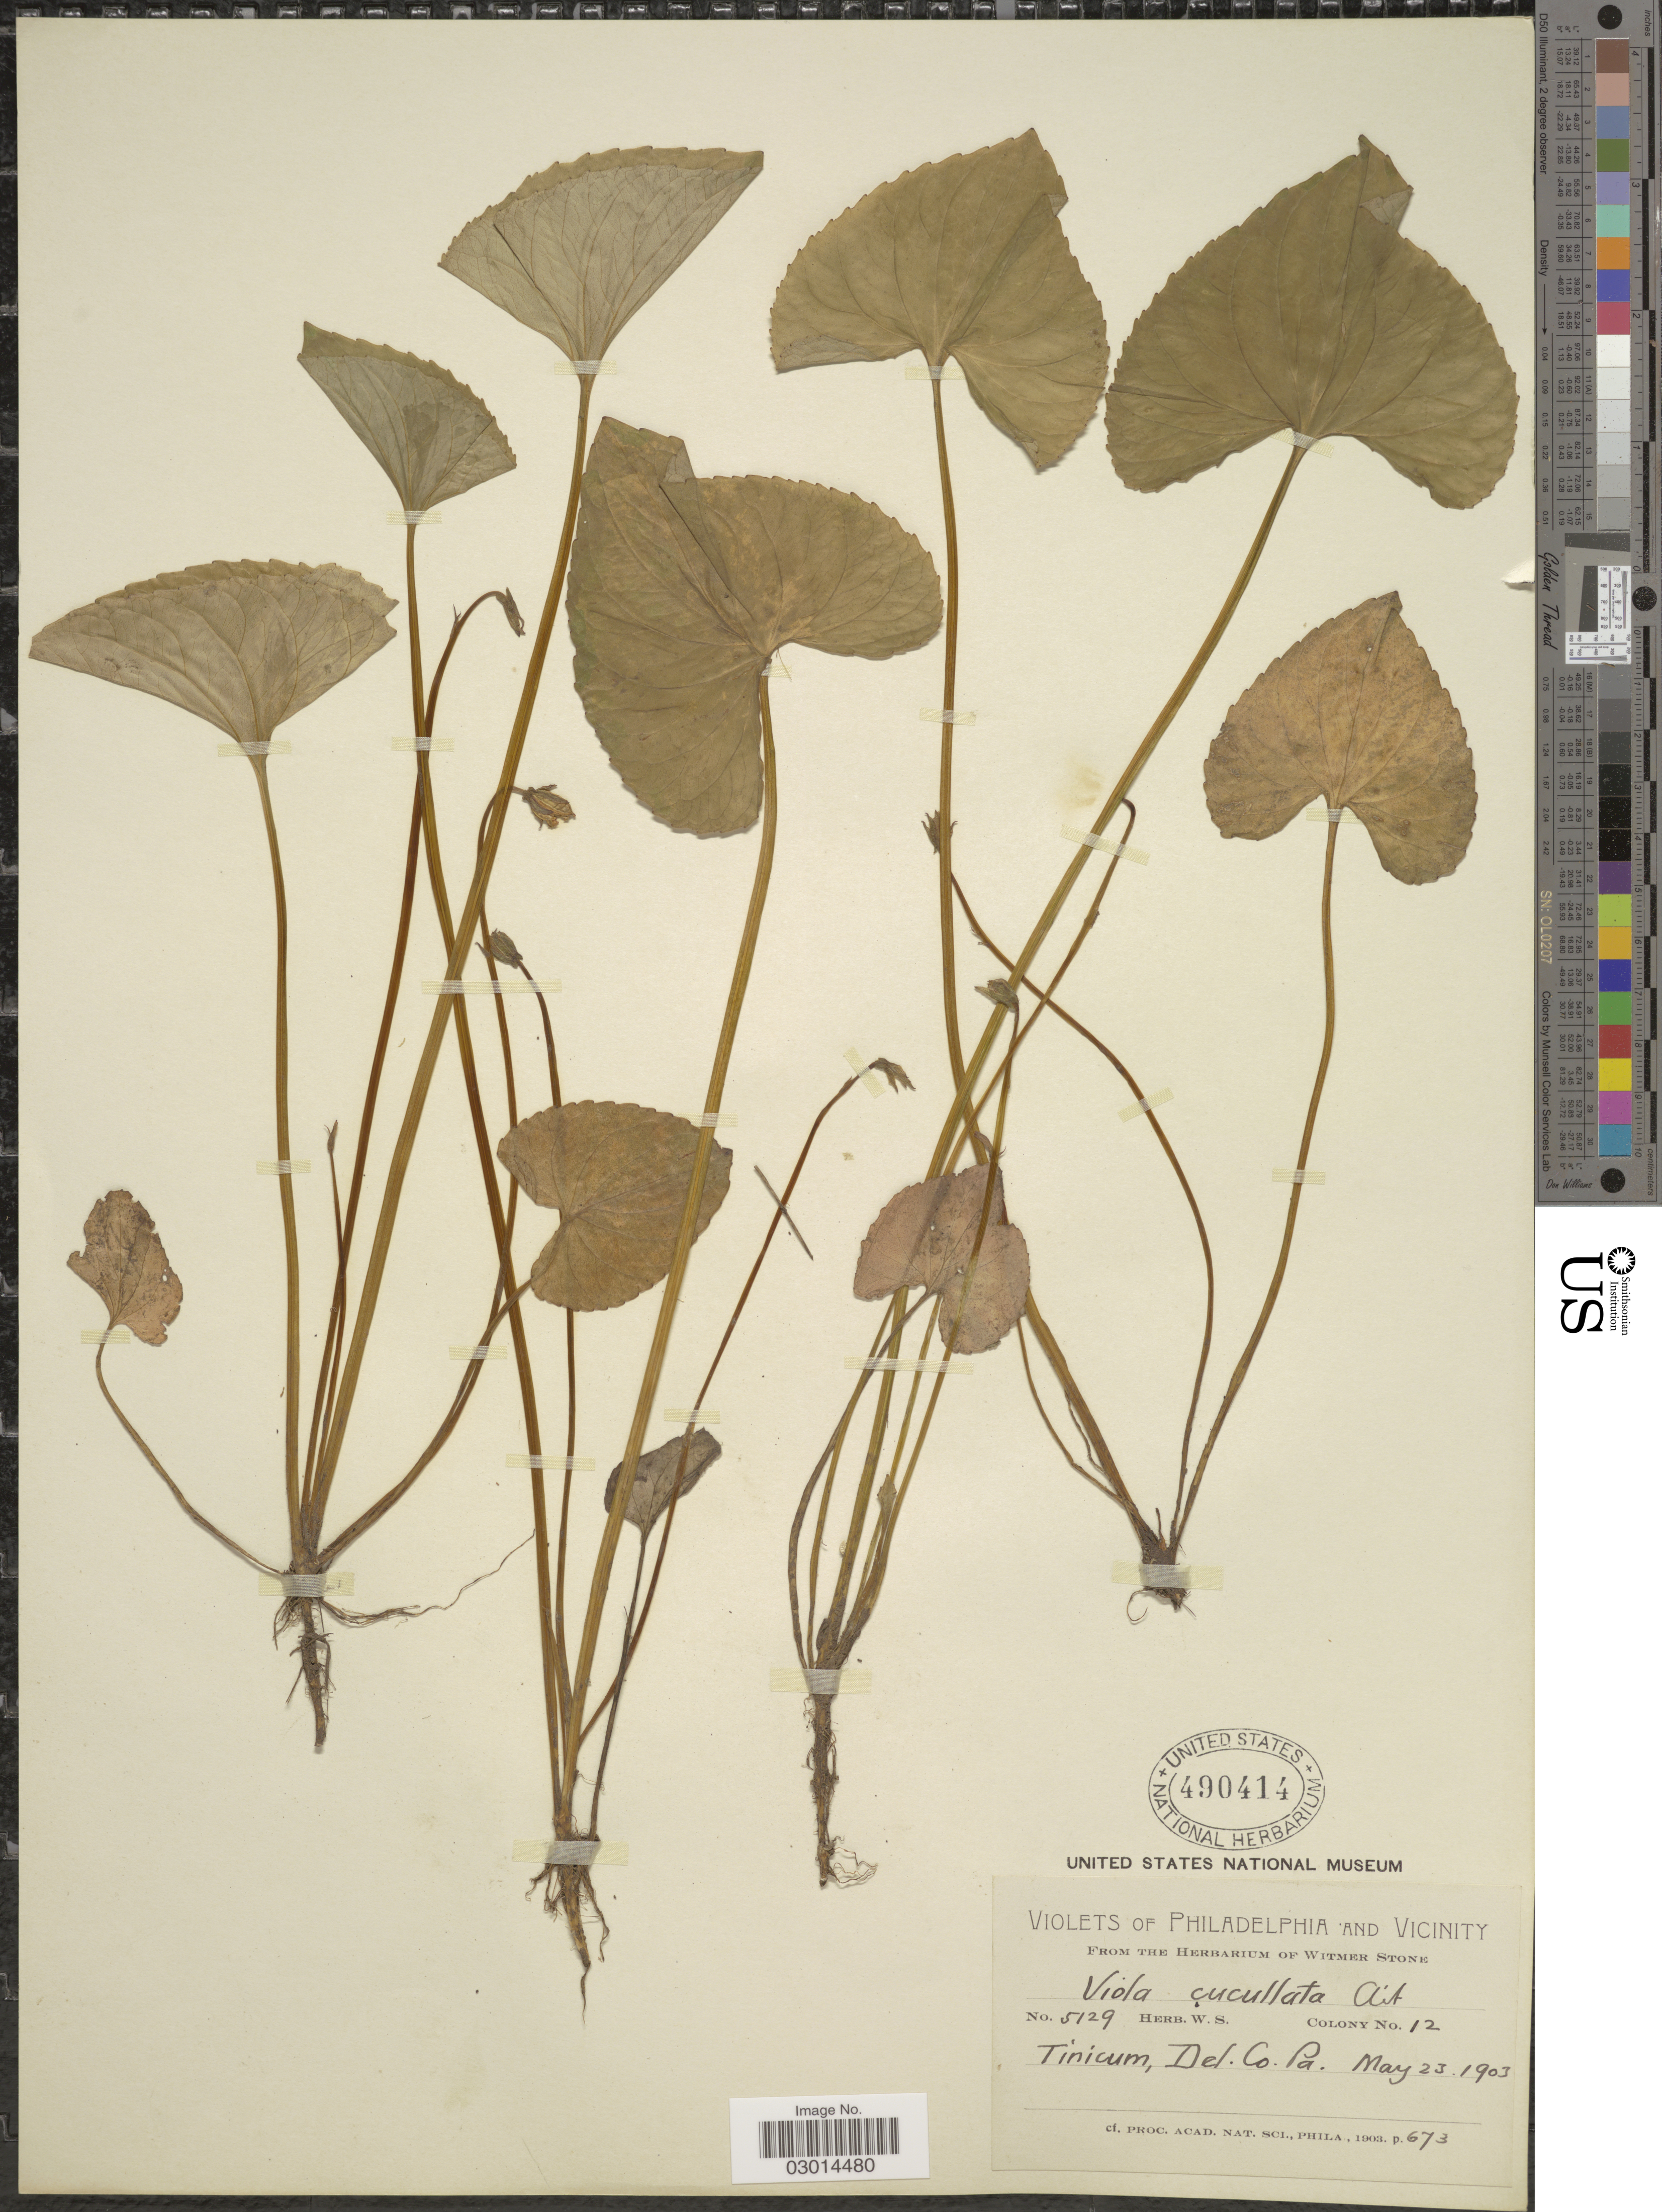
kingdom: Plantae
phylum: Tracheophyta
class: Magnoliopsida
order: Malpighiales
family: Violaceae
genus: Viola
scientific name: Viola cucullata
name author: Aiton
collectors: Ex herb Witmer Stone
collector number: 5129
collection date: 1903-05-23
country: United States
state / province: Pennsylvania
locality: Philadelphia and Vicinity, Trinicum, Del. Co. Pa.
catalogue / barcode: US 490414